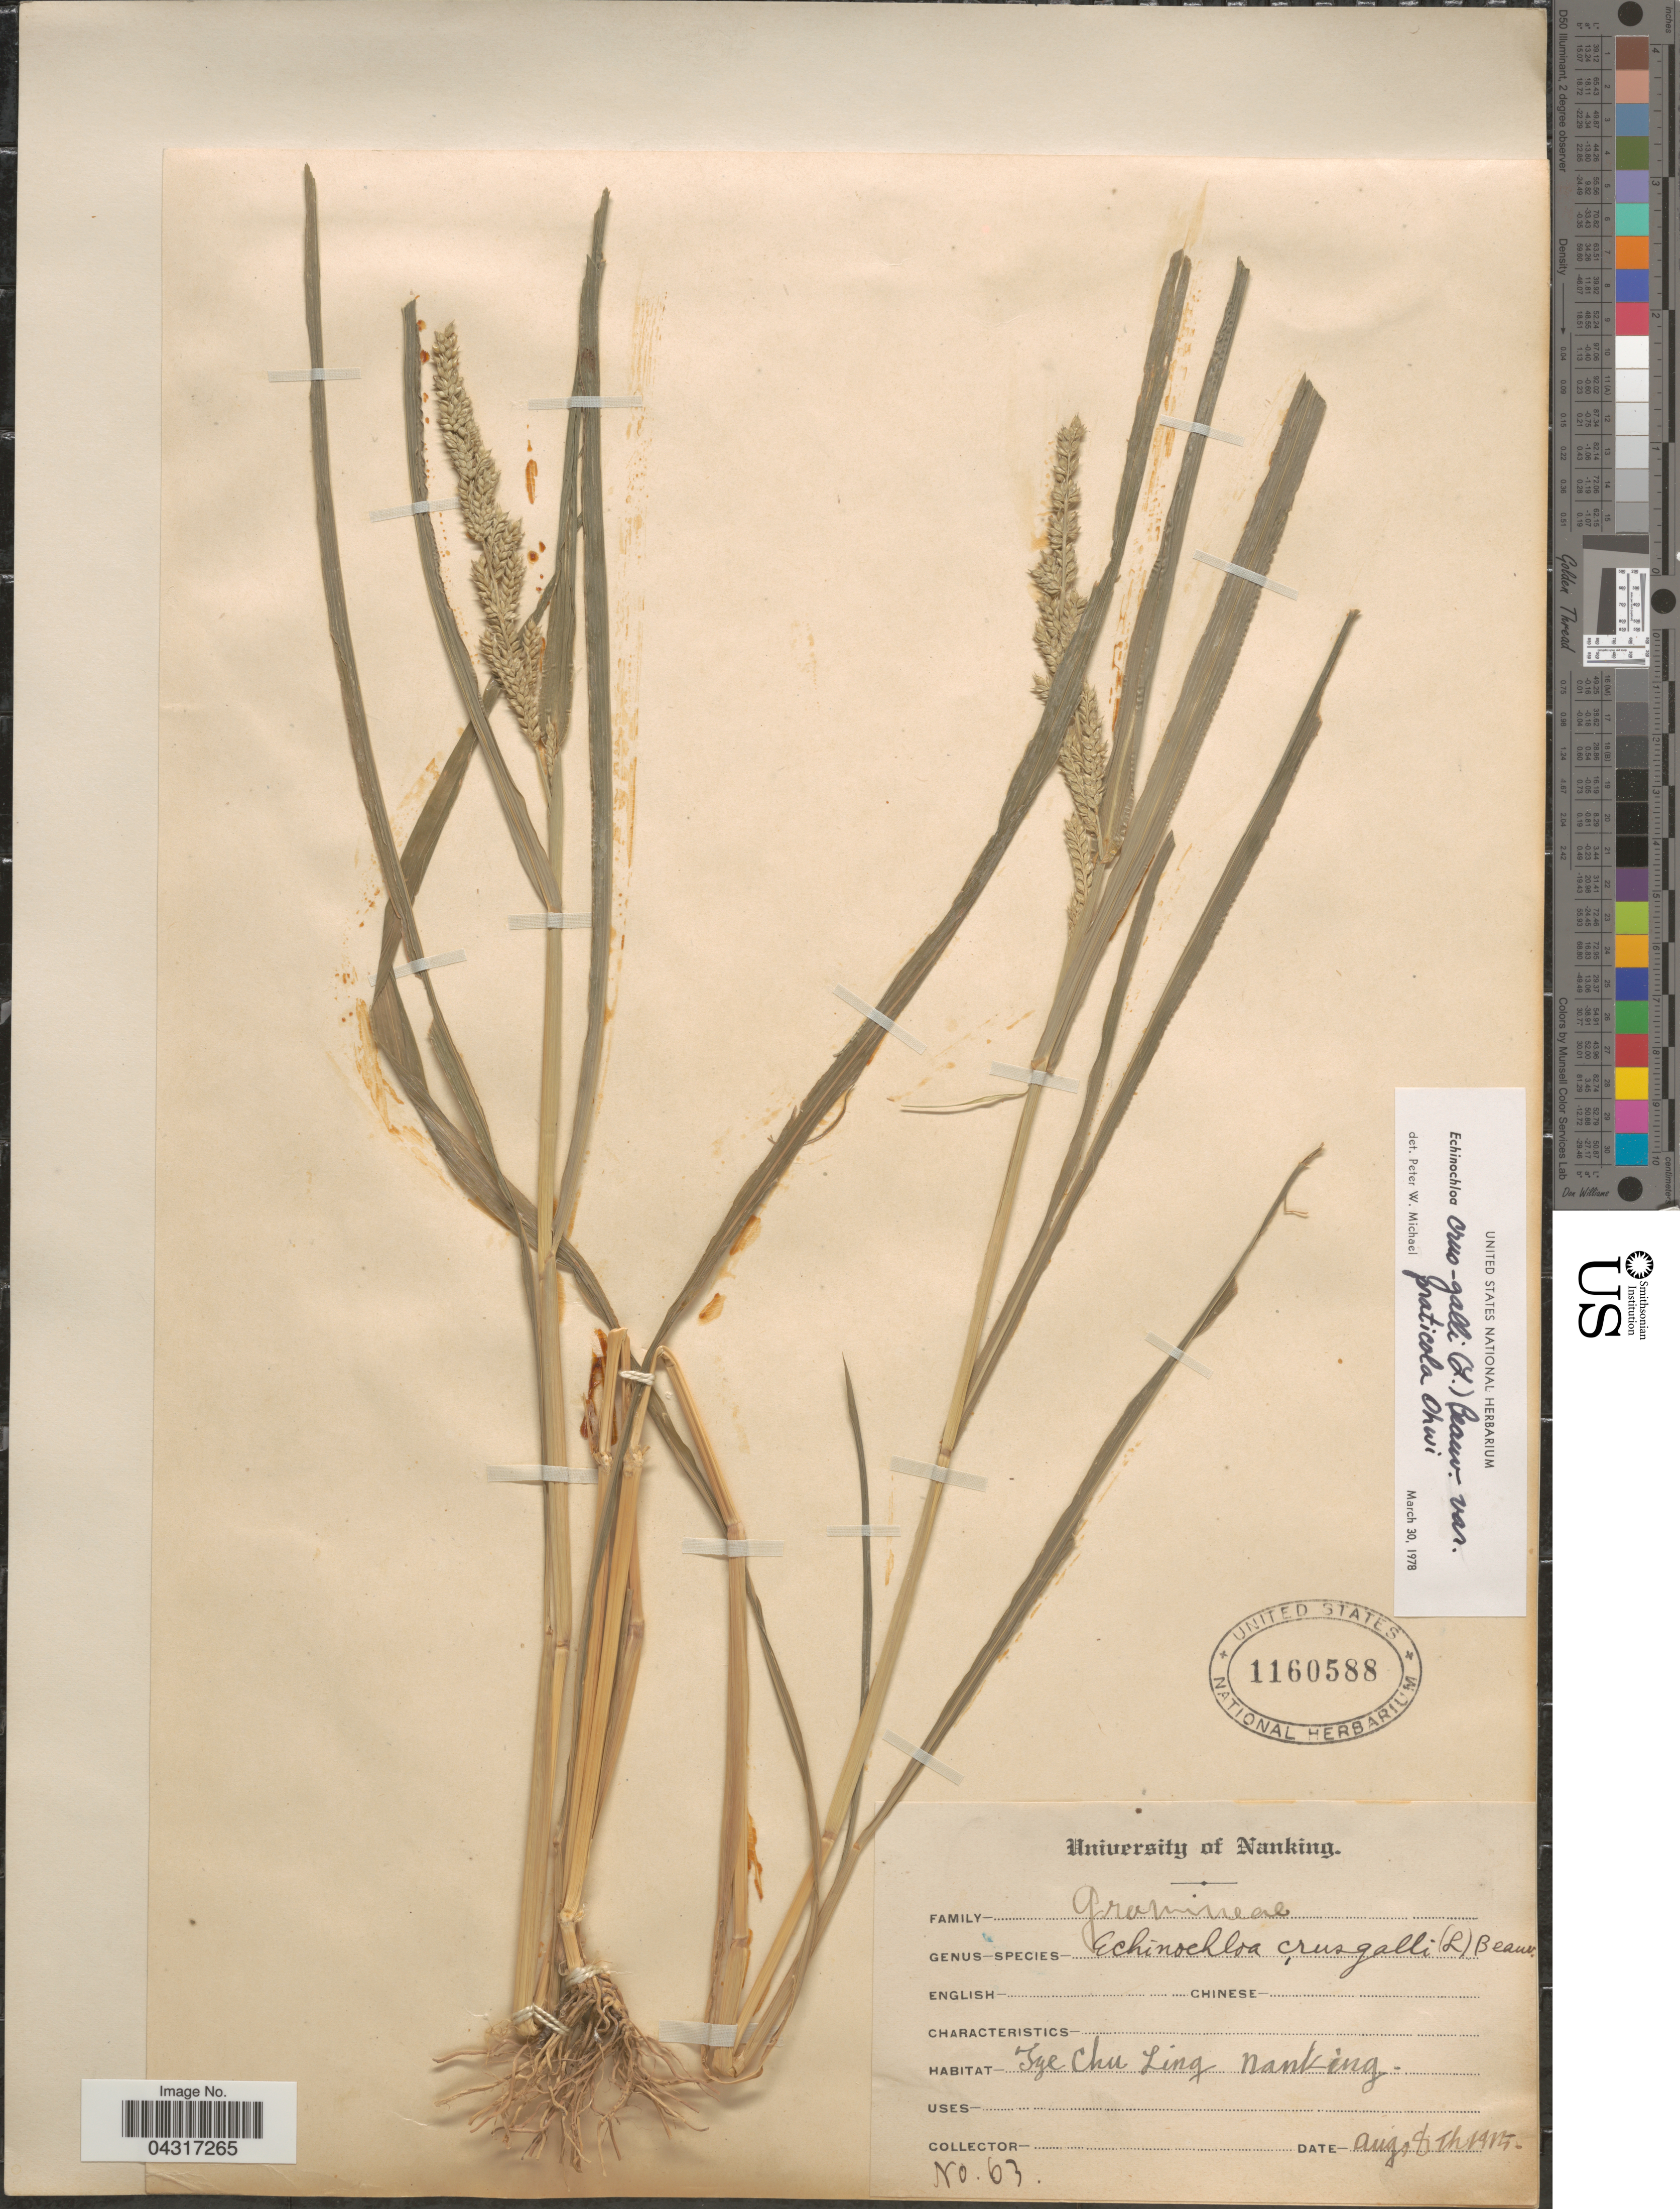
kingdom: Plantae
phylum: Tracheophyta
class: Liliopsida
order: Poales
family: Poaceae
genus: Echinochloa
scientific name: Echinochloa crus-galli var. praticola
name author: Ohwi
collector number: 63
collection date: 1915-08-08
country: China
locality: Tze Chu Ling. Nanking.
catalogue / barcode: US 1160588